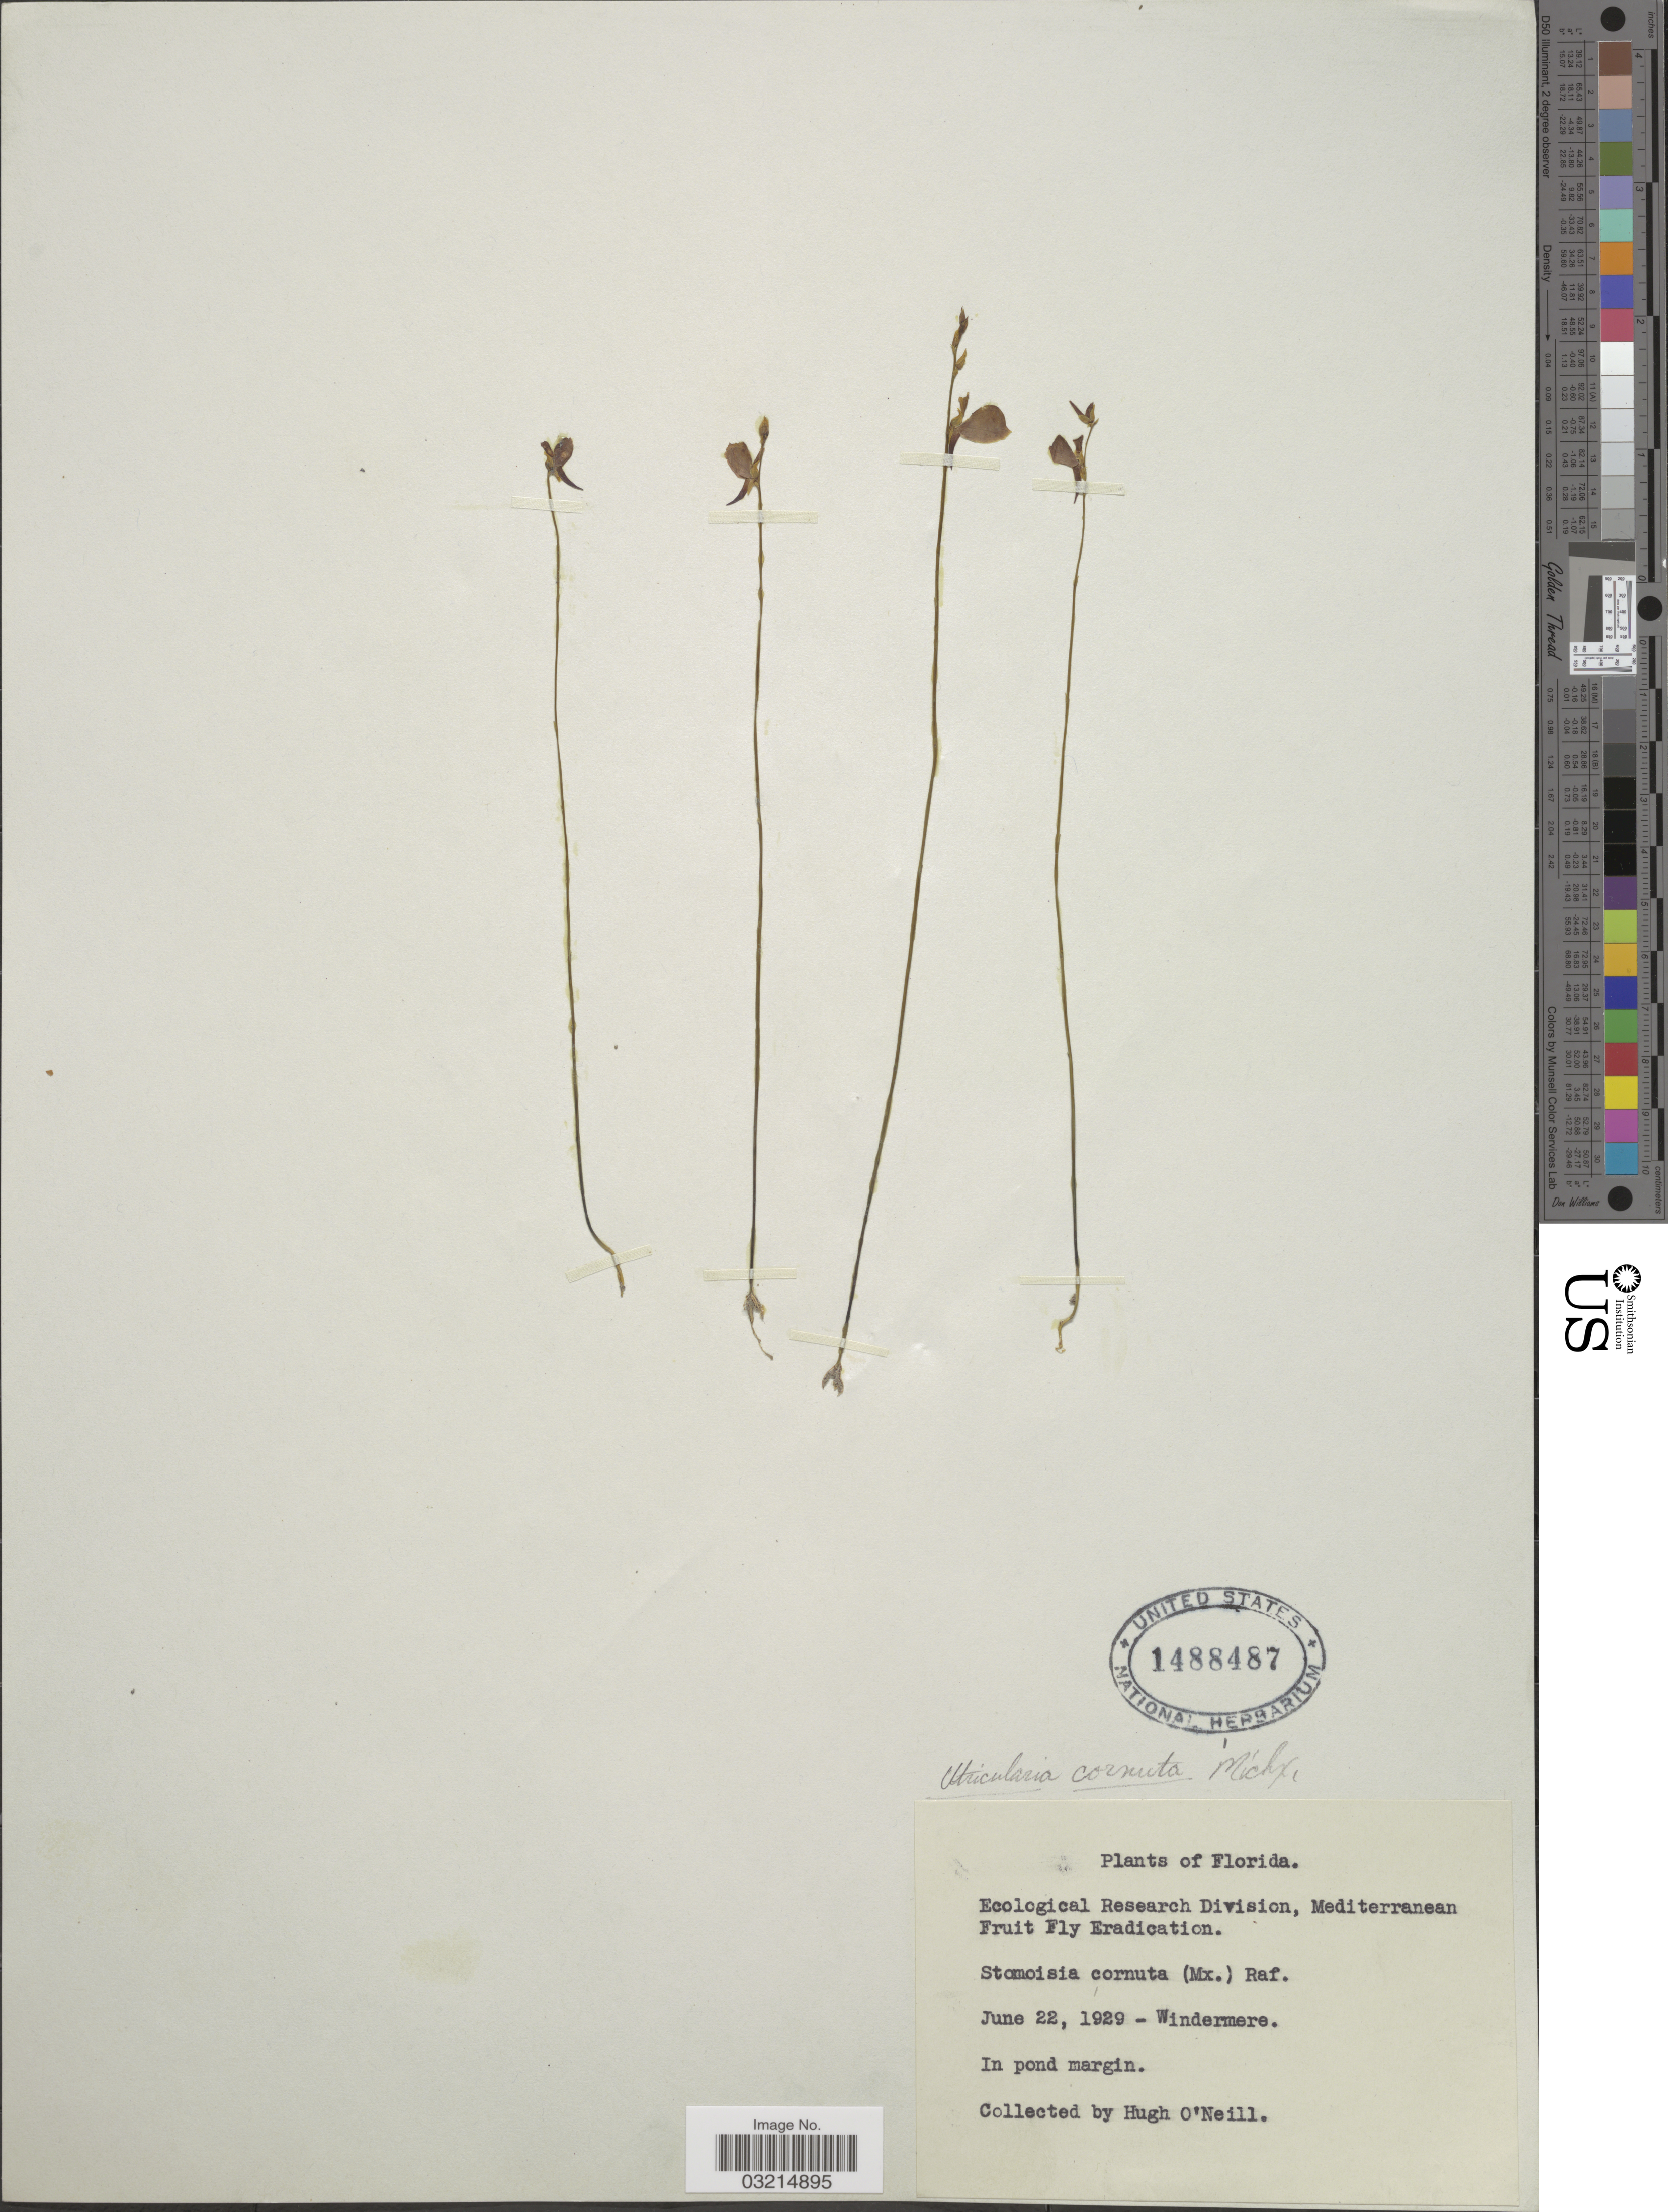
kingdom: Plantae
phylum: Tracheophyta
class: Magnoliopsida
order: Lamiales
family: Lentibulariaceae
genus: Utricularia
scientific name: Utricularia cornuta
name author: Michx.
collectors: H. O'Neill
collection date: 1929-06-22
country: United States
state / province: Florida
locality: Windermere. In pond margin.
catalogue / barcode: US 1488487